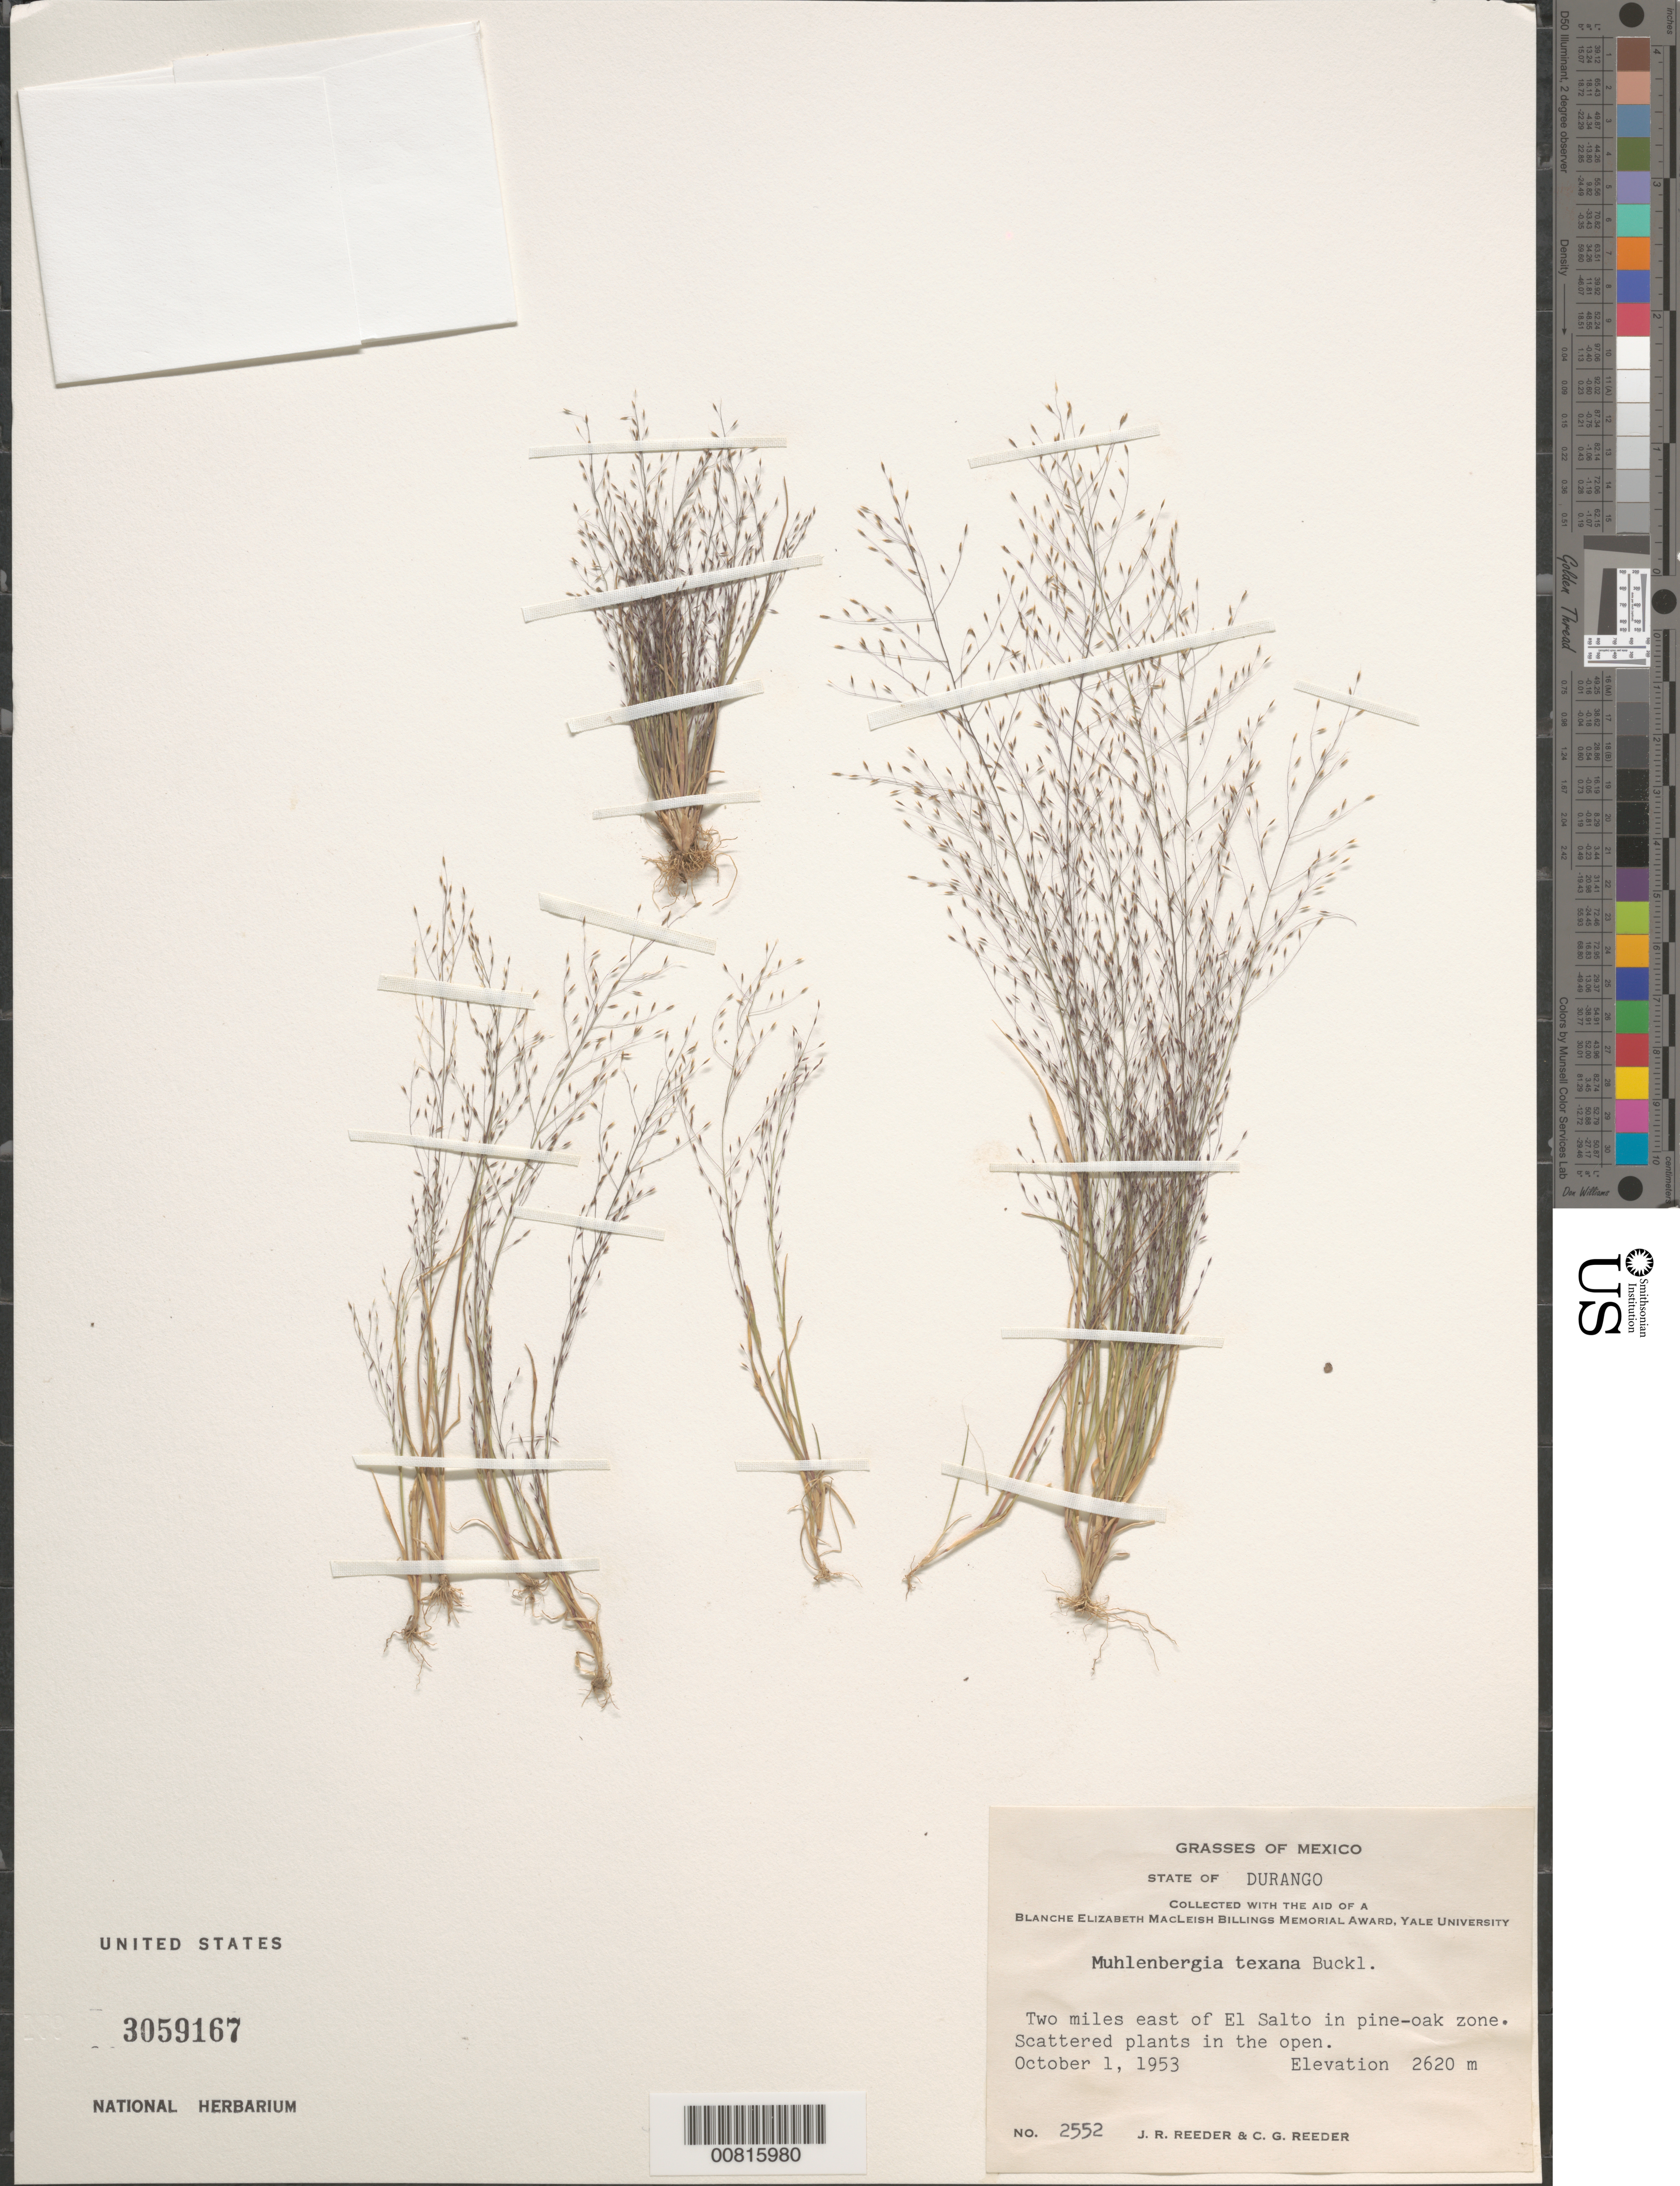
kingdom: Plantae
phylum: Tracheophyta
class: Liliopsida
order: Poales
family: Poaceae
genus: Muhlenbergia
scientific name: Muhlenbergia texana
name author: Buckley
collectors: J. R. Reeder & C. G. Reeder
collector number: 2552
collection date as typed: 01 Oct 1953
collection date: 1953-10-01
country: Mexico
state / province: Durango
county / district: Pueblo Nuevo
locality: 4 mi E of El Salto, mpio. Pueblo Nuevo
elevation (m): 2620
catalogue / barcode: US 3059167